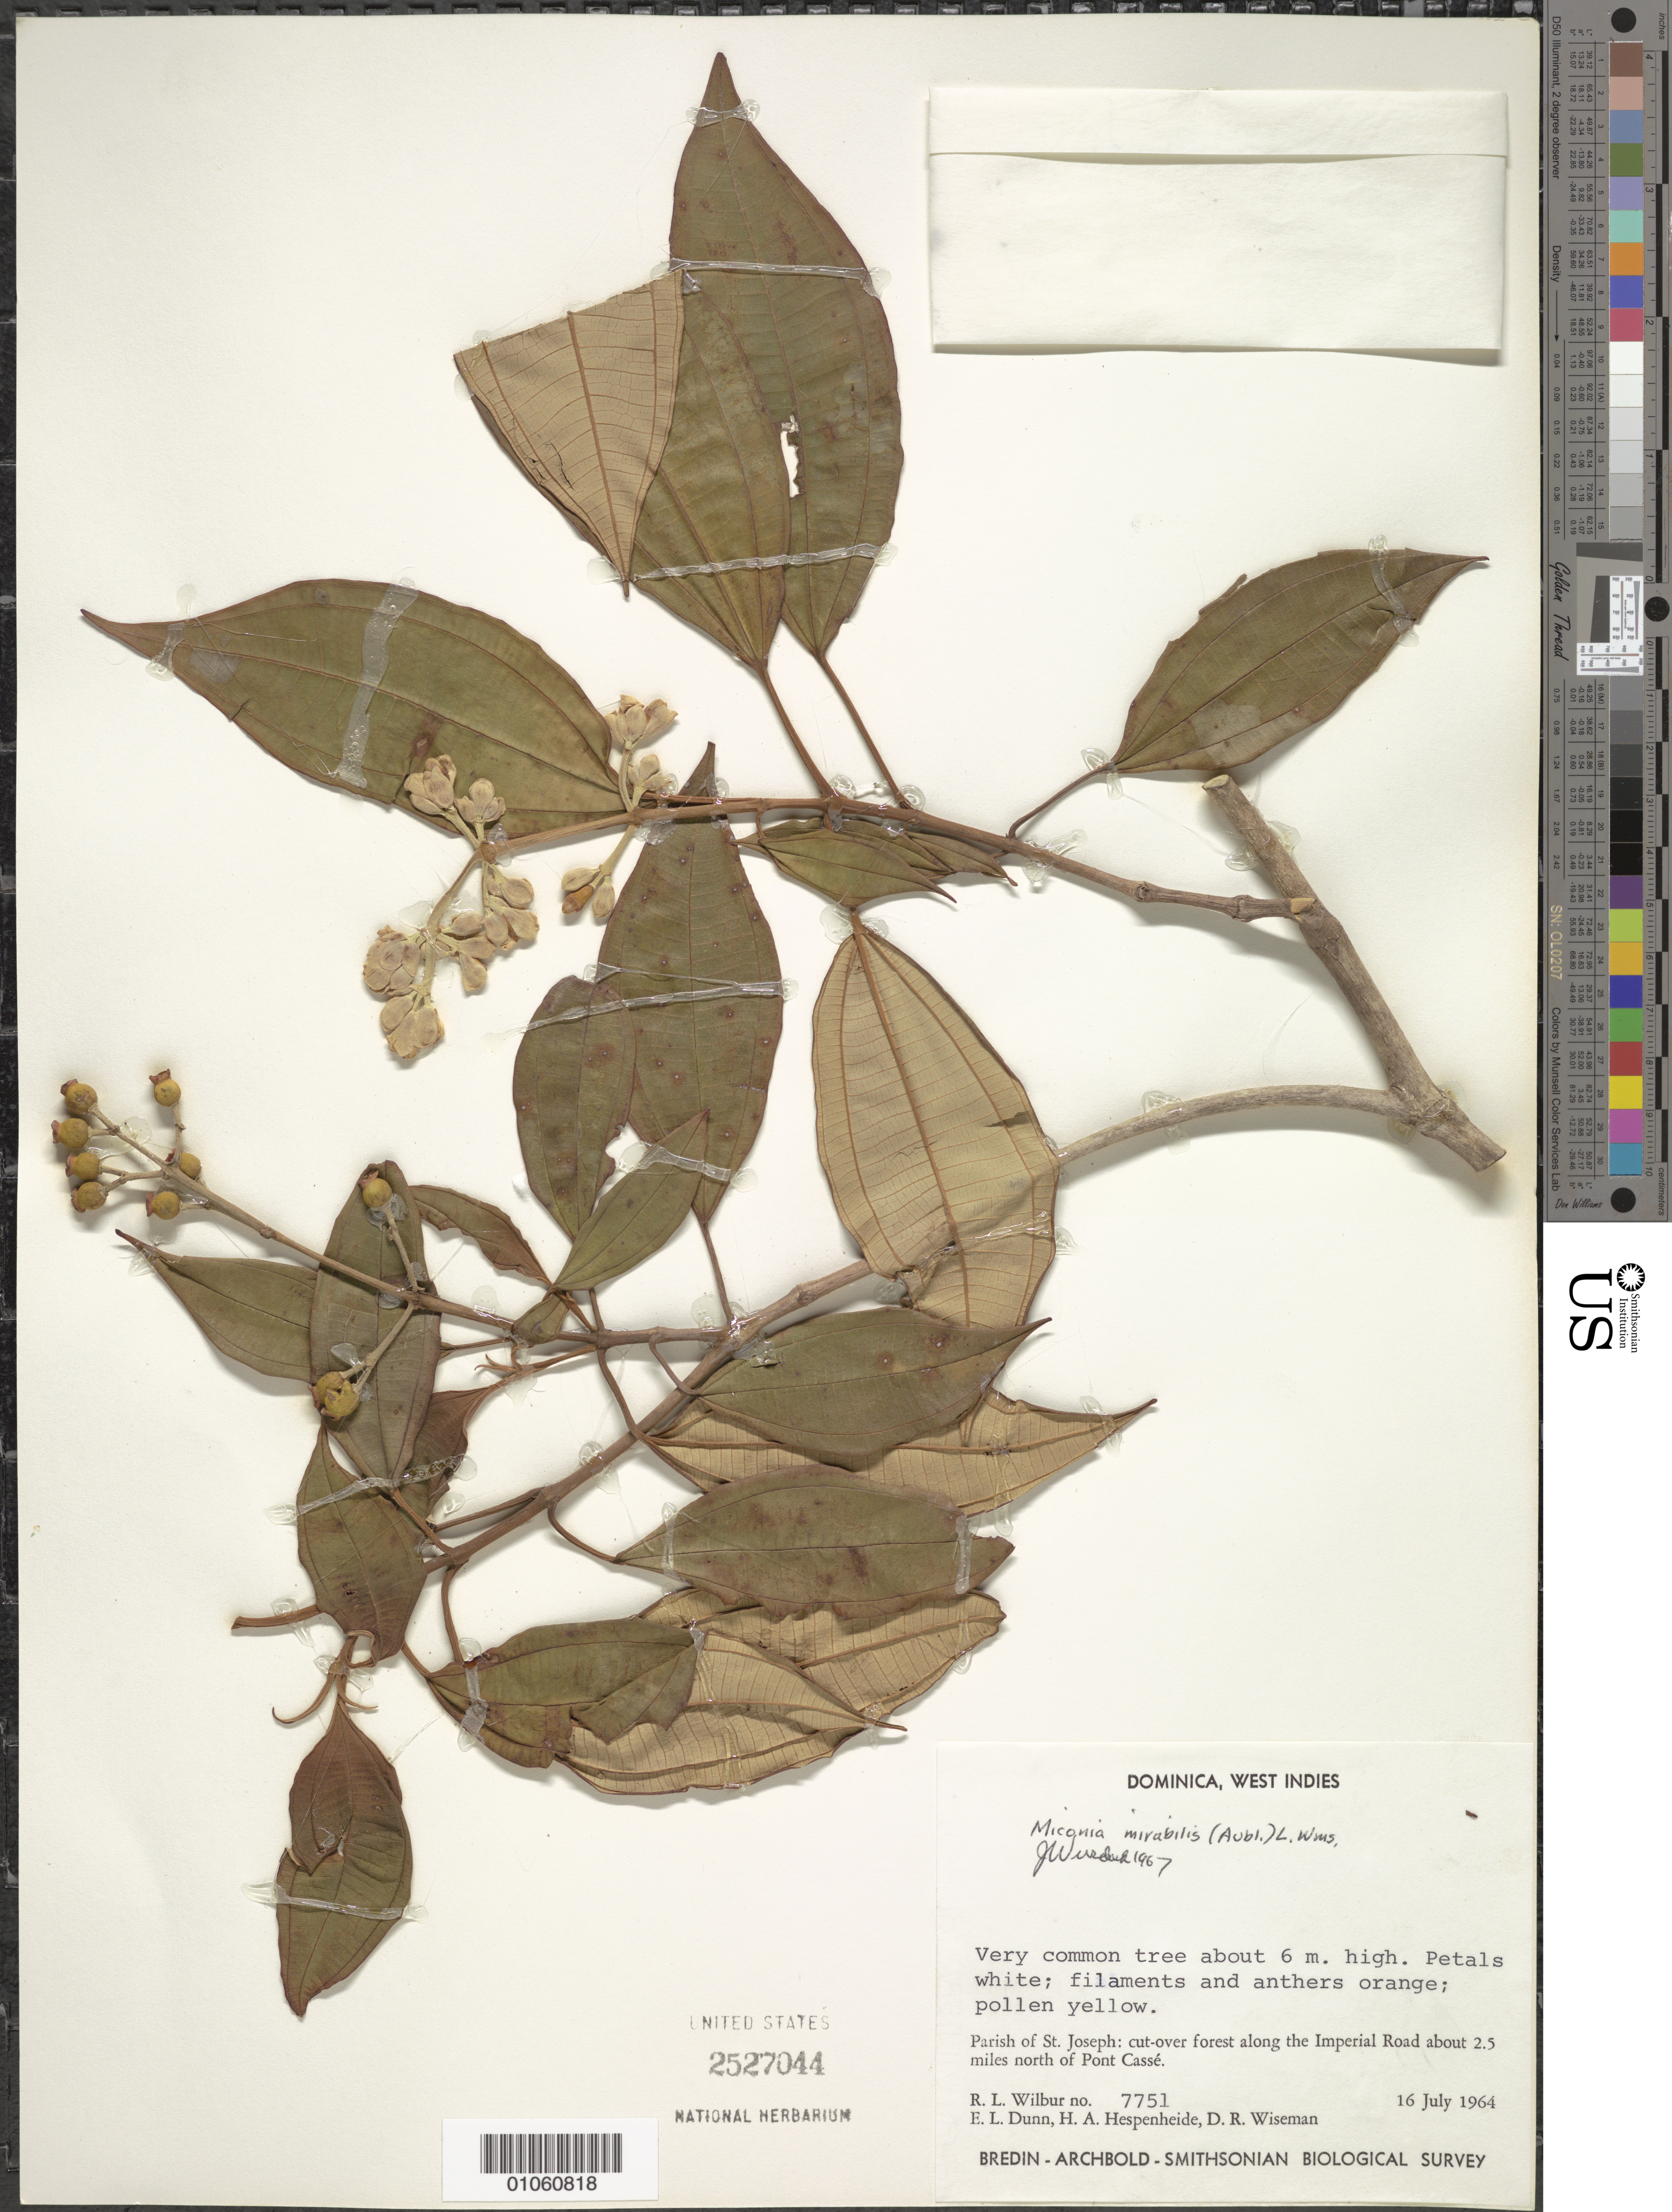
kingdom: Plantae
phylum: Tracheophyta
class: Magnoliopsida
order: Myrtales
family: Melastomataceae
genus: Miconia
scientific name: Miconia mirabilis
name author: (Aubl.) L.O. Williams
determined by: Wurdack, John J., (US), US (UNITED STATES)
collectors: R. L. Wilbur, E. Dunn, H. A. Hespenheide & D. R. Wiseman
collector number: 7751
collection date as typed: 16 Jul 1964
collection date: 1964-07-16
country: Dominica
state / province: St. Joseph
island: Dominica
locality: Imperial Road, about 2.5 miles N of Pont Cassé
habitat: Cut-over forest along road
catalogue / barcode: US 2527044